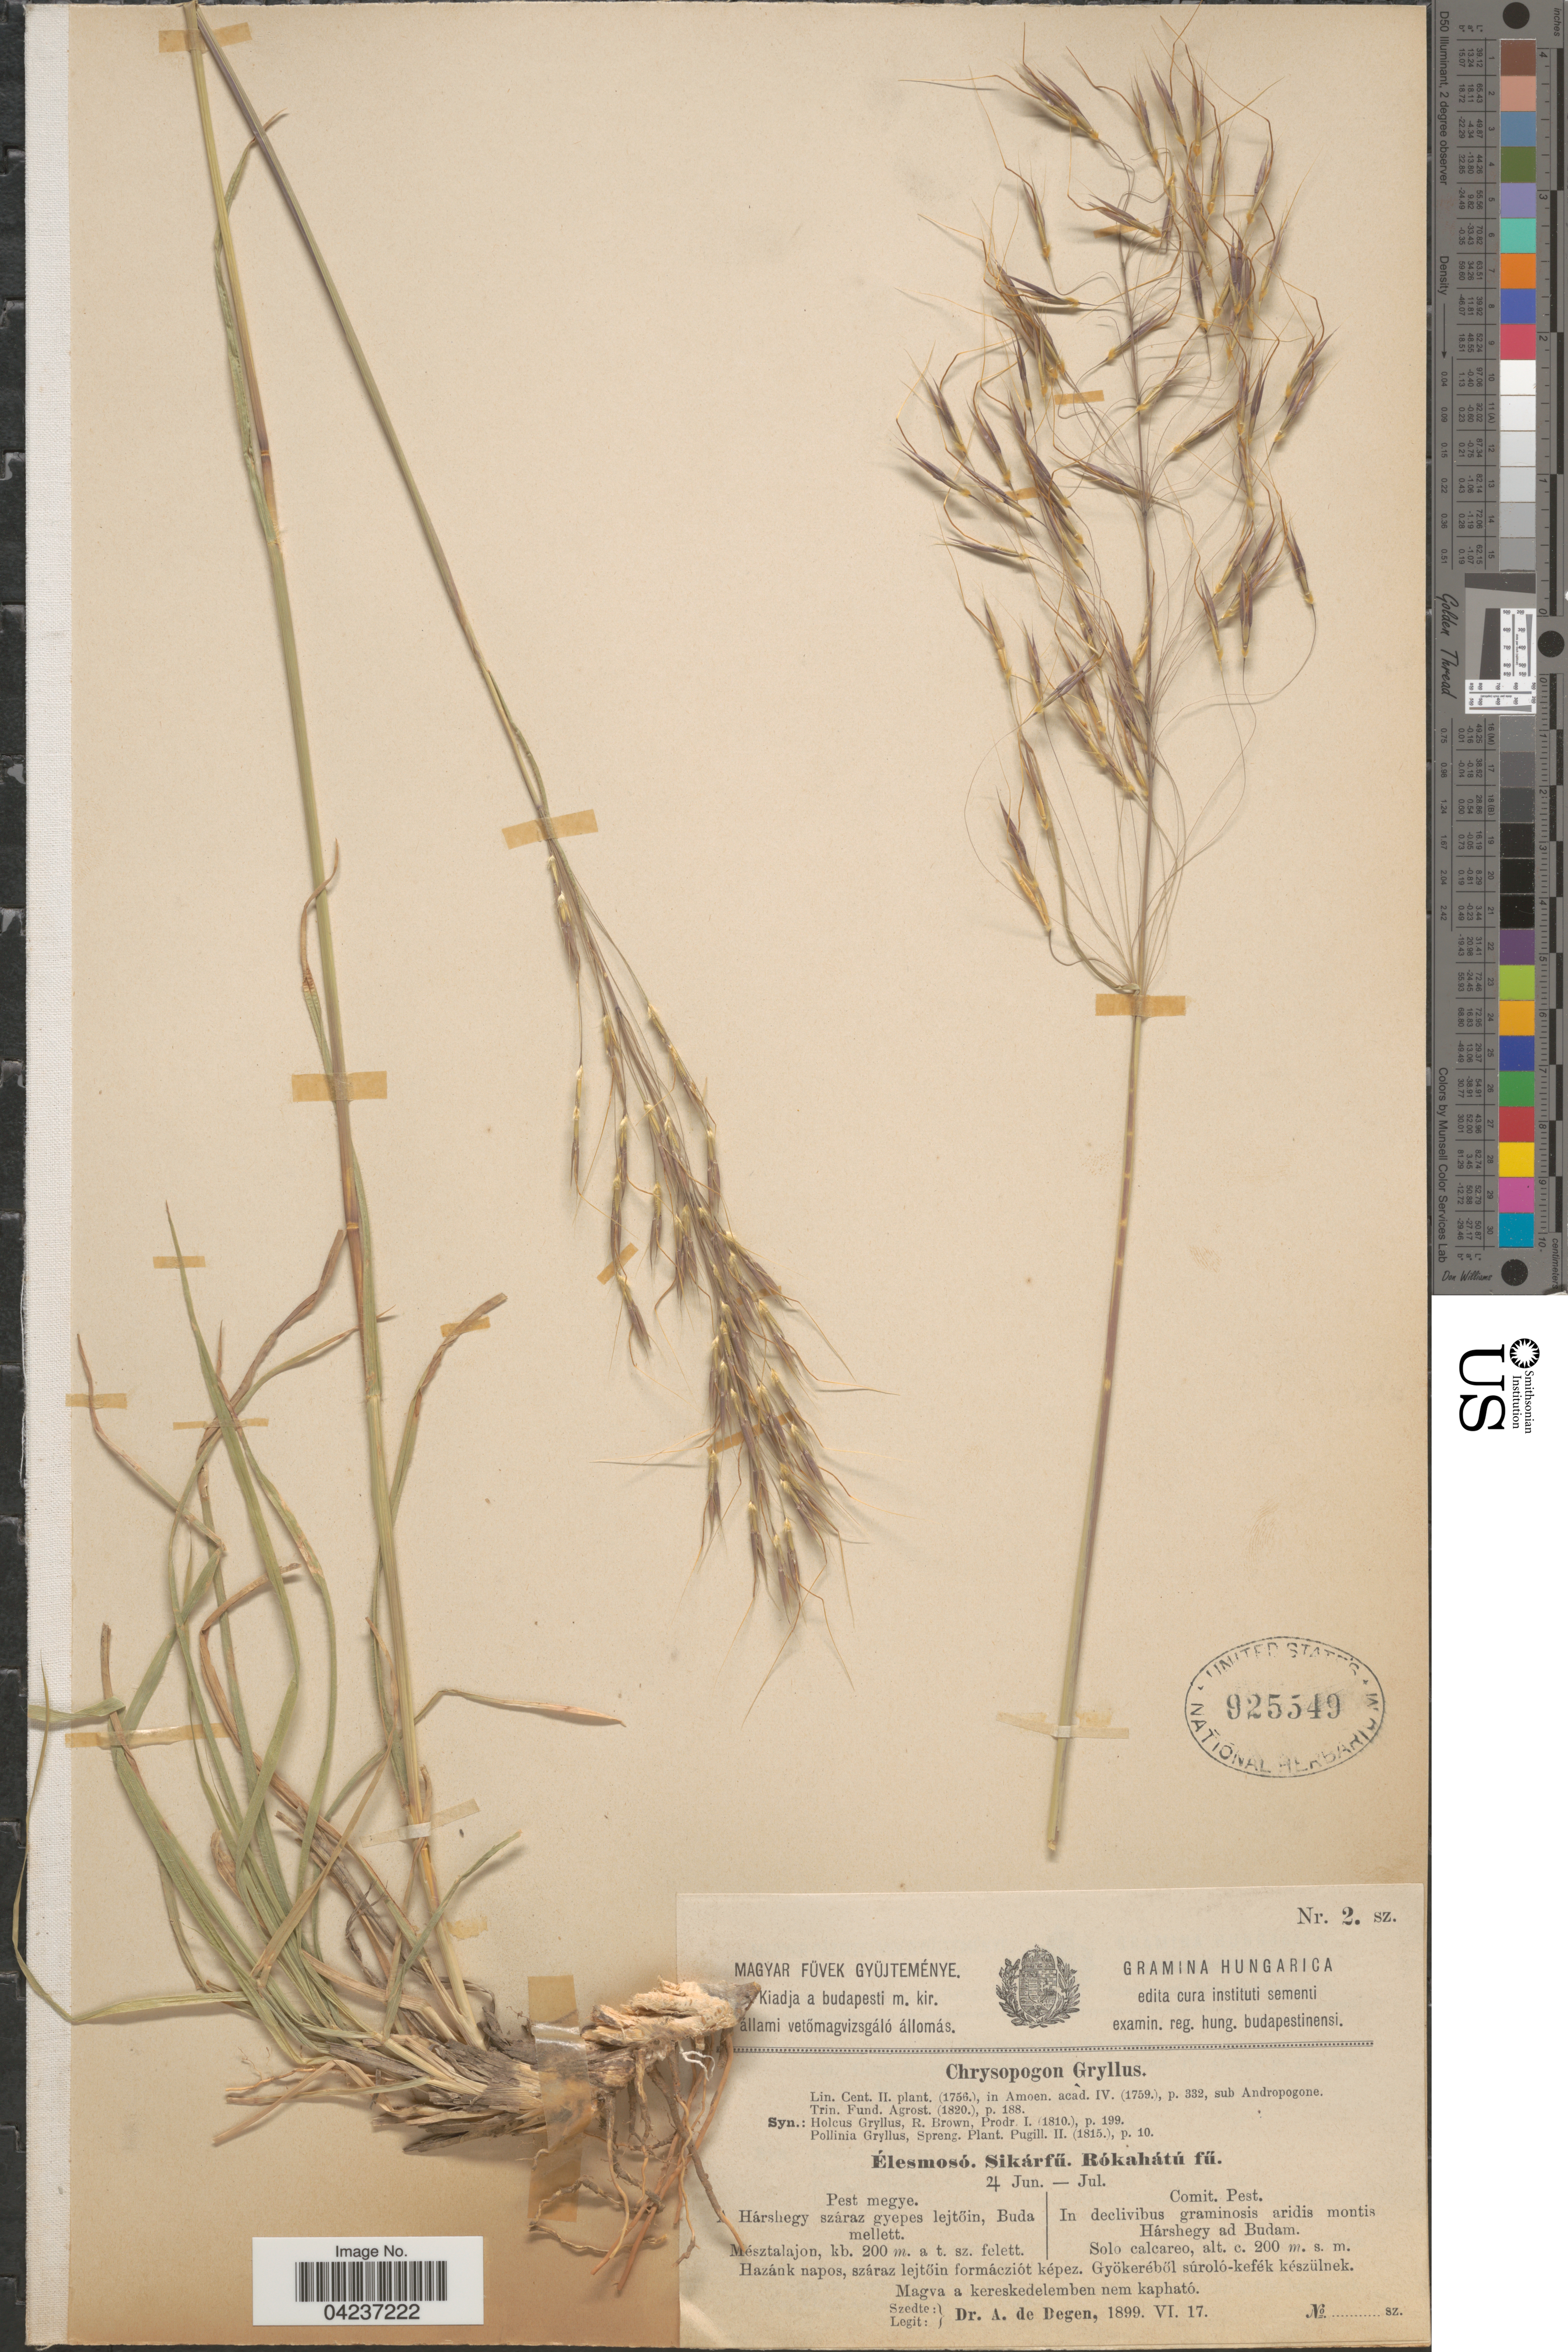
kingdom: Plantae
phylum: Tracheophyta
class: Liliopsida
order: Poales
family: Poaceae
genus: Chrysopogon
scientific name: Chrysopogon gryllus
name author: (L.) Trin.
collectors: A. Degen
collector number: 2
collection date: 1899-06-17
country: Hungary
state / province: Pest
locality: Comit. Pest. In declivibus graminosis aridis montis Hárshegy ad Budam.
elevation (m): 200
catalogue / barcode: US 925549